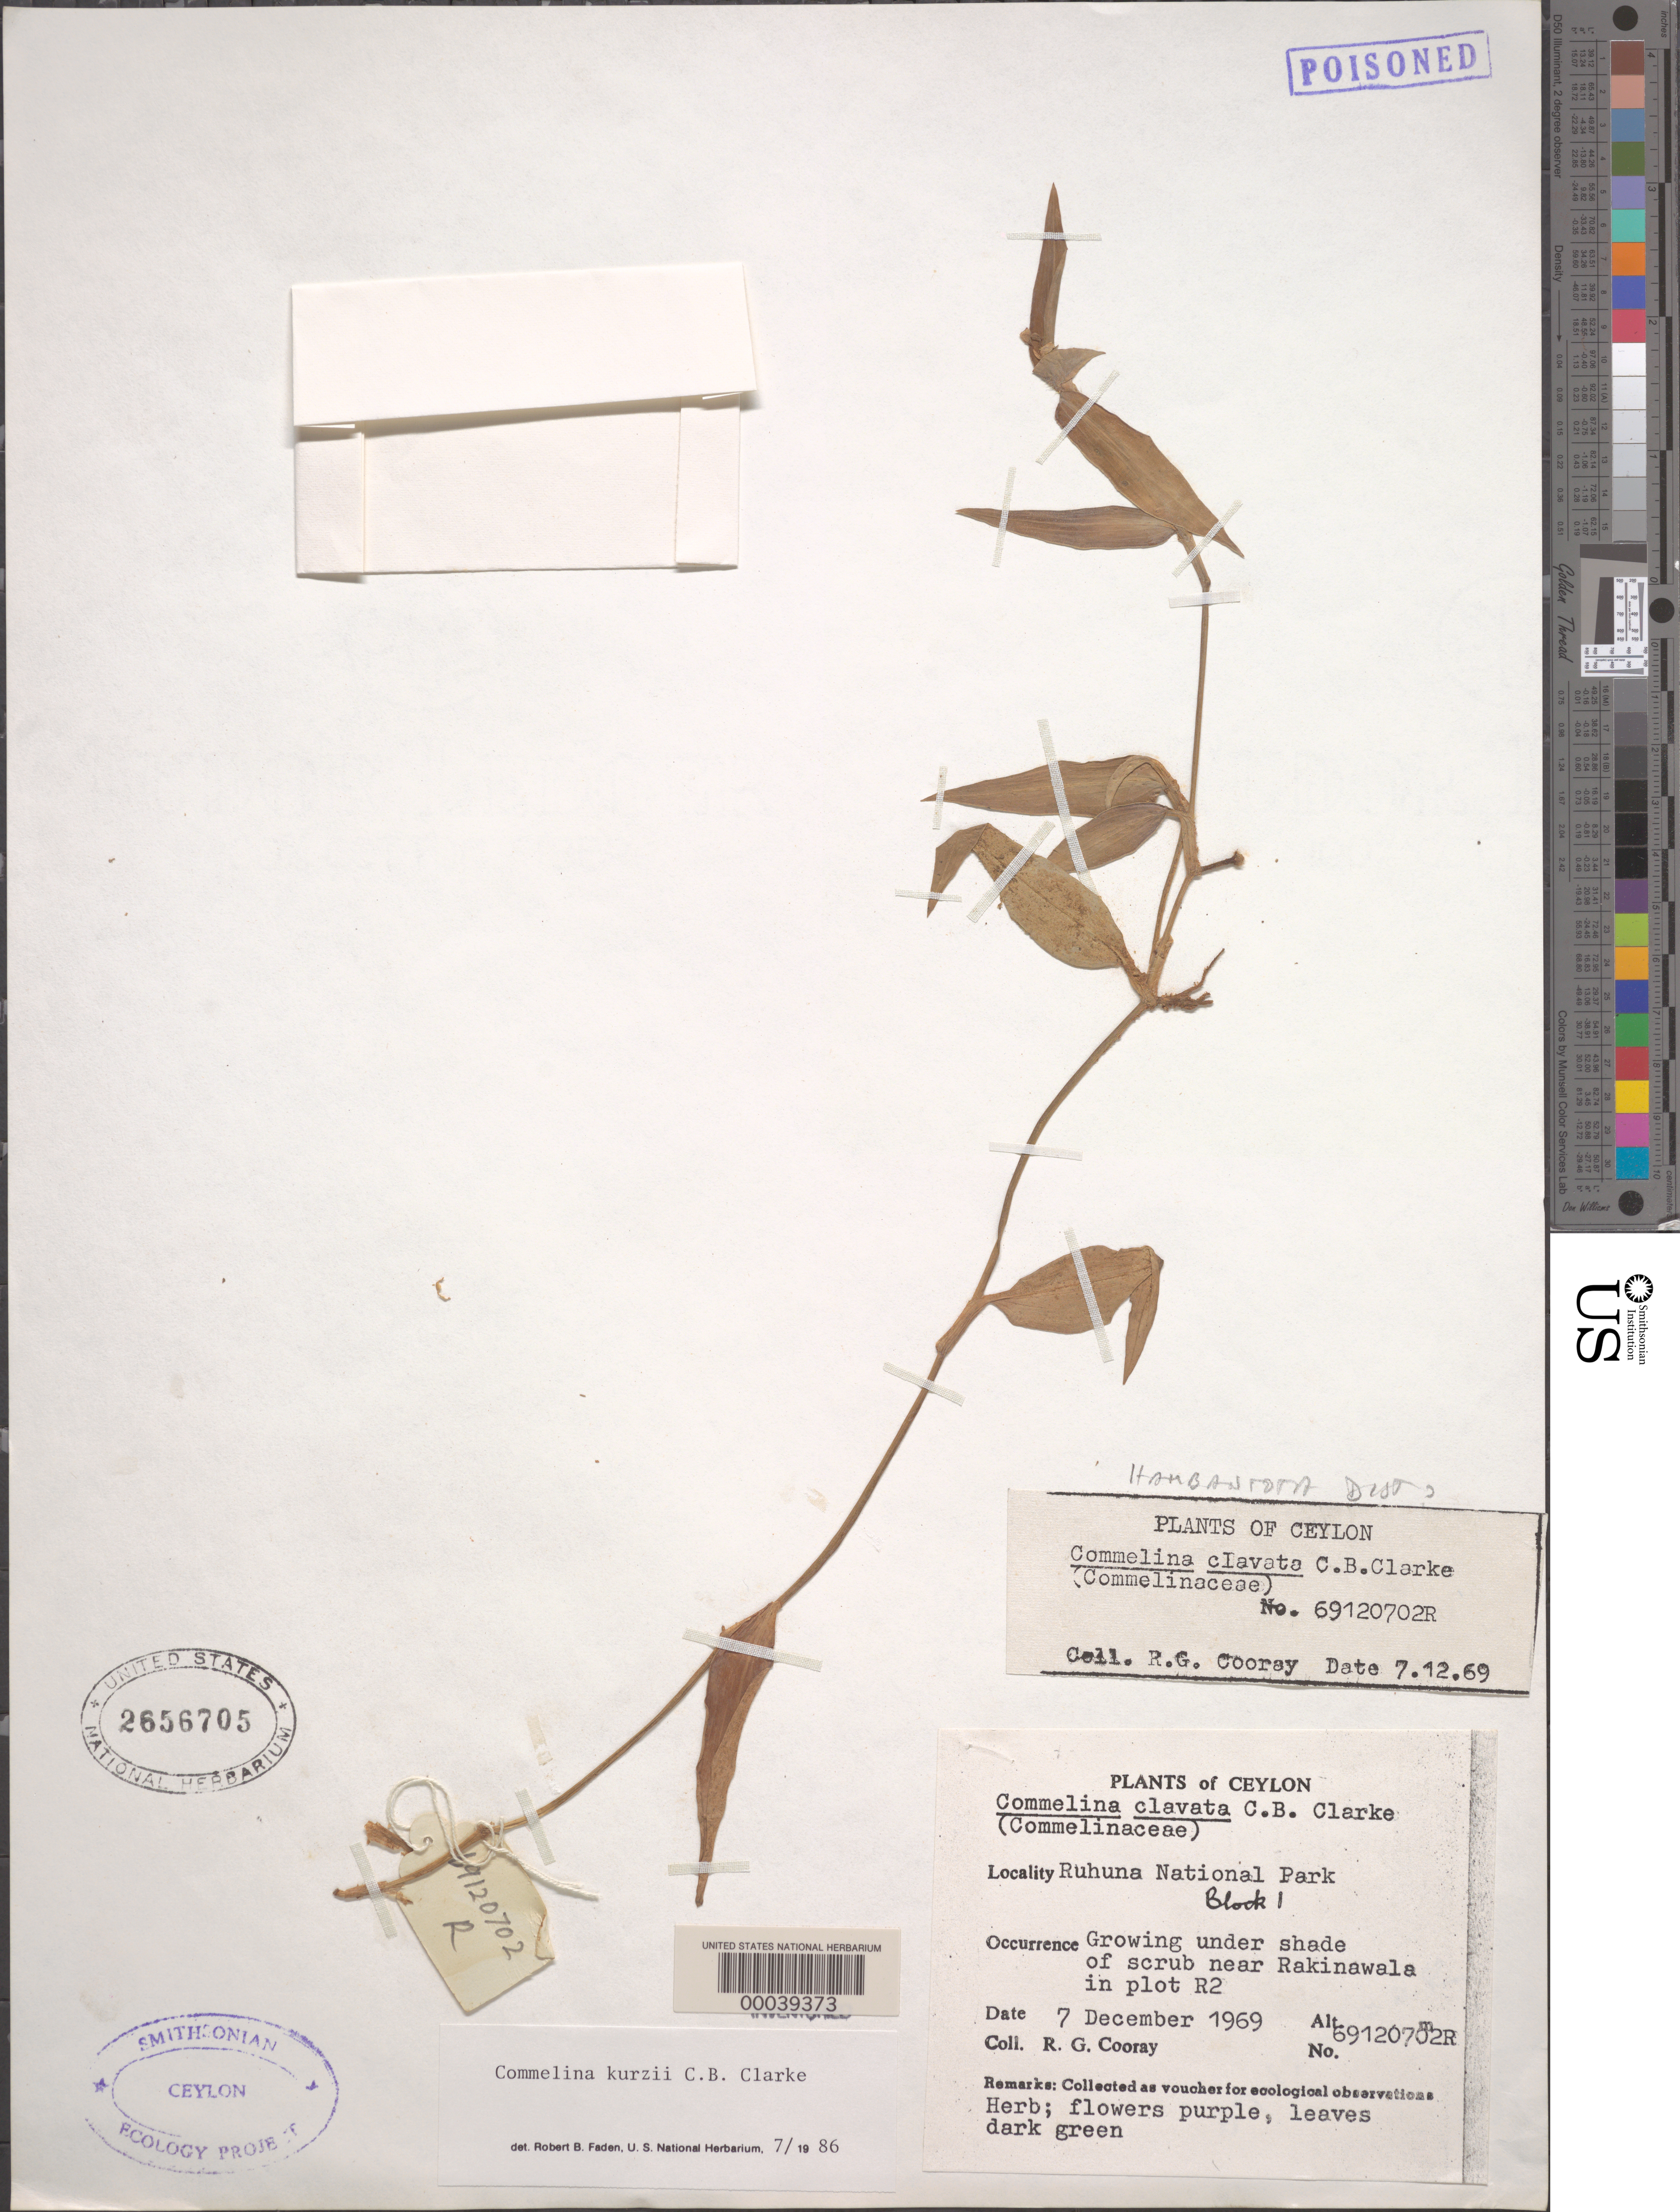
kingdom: Plantae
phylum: Tracheophyta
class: Liliopsida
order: Commelinales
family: Commelinaceae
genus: Commelina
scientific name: Commelina kurzii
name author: C.B. Clarke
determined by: Faden, Robert B., (US), Smithsonian Institution - National Museum of Natural History (UNITED STATES)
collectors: R. Cooray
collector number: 69120702r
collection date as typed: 07 Dec 1969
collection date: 1969-12-07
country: Sri Lanka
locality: Ruhuna national park near rakinawala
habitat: Shade of scrub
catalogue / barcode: US 2656705